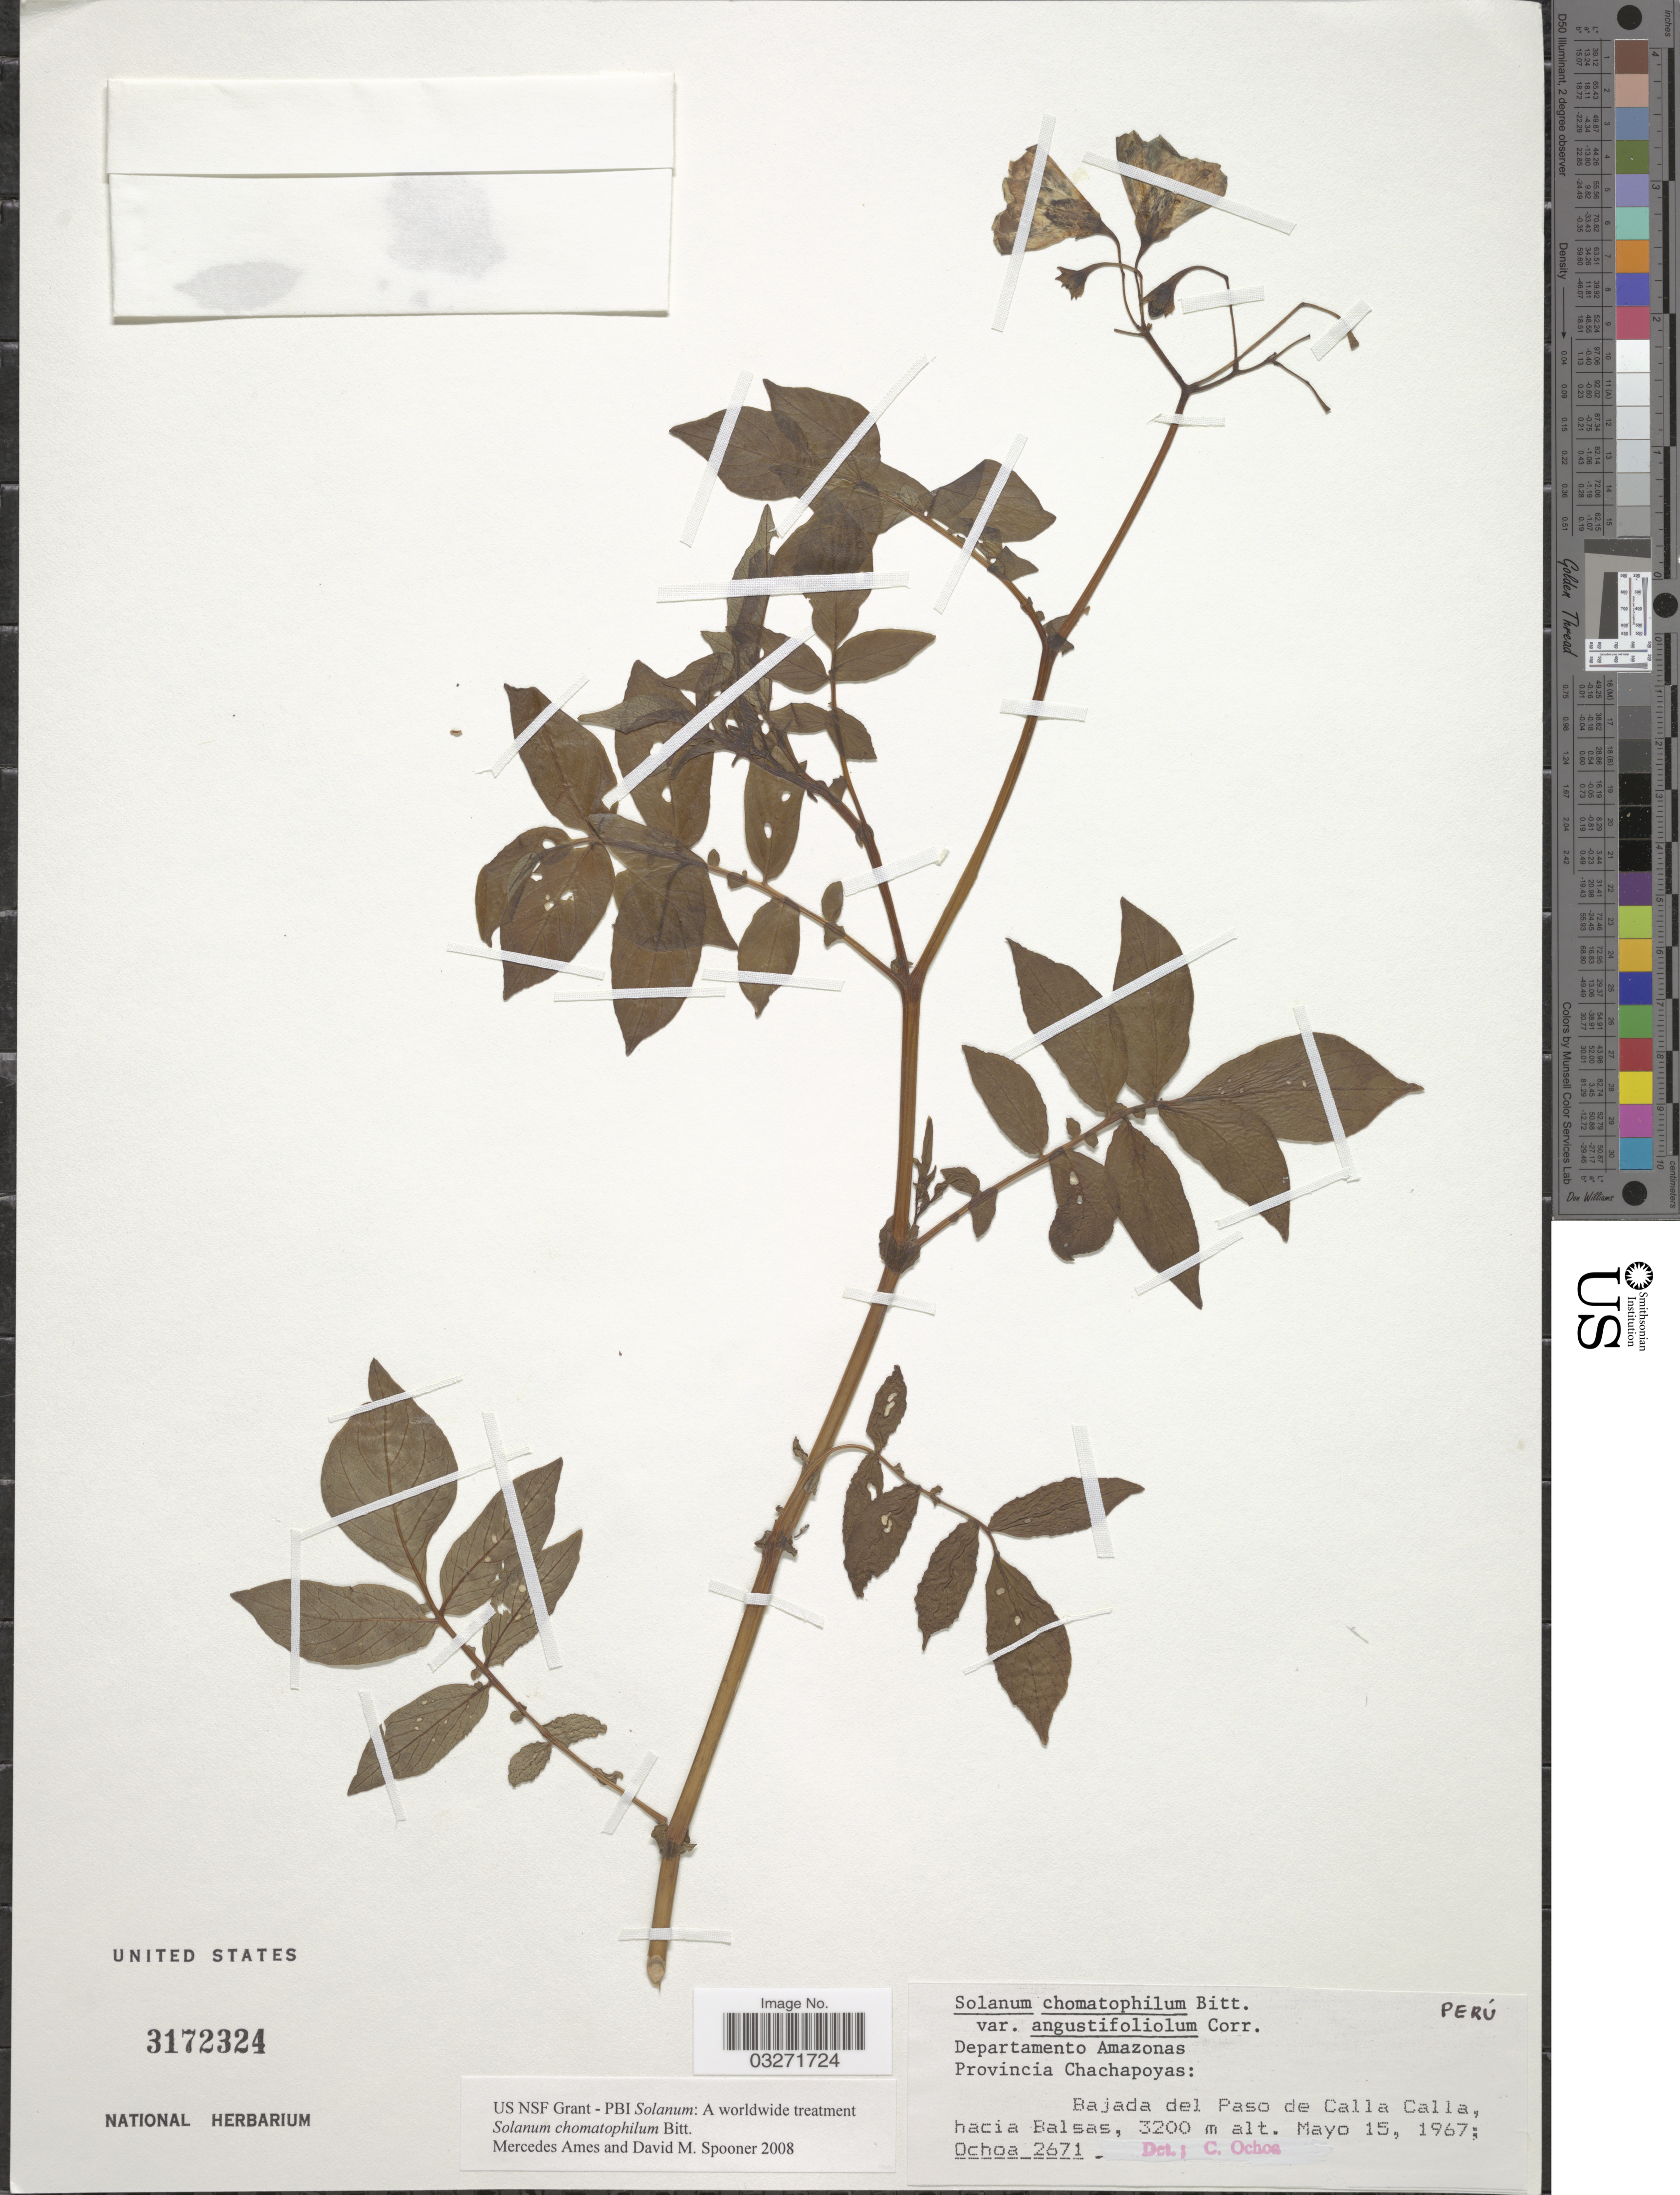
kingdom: Plantae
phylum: Tracheophyta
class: Magnoliopsida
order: Solanales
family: Solanaceae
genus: Solanum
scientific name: Solanum chomatophilum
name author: Bitter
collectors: -. Ochoa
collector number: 2671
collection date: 1967-05-15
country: Peru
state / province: Amazonas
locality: Departamento Amazonas. Provincia Chachapoyas: Bajada del Paso de Calla Calla, hacia Balsas.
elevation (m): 3200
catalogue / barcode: US 3172324